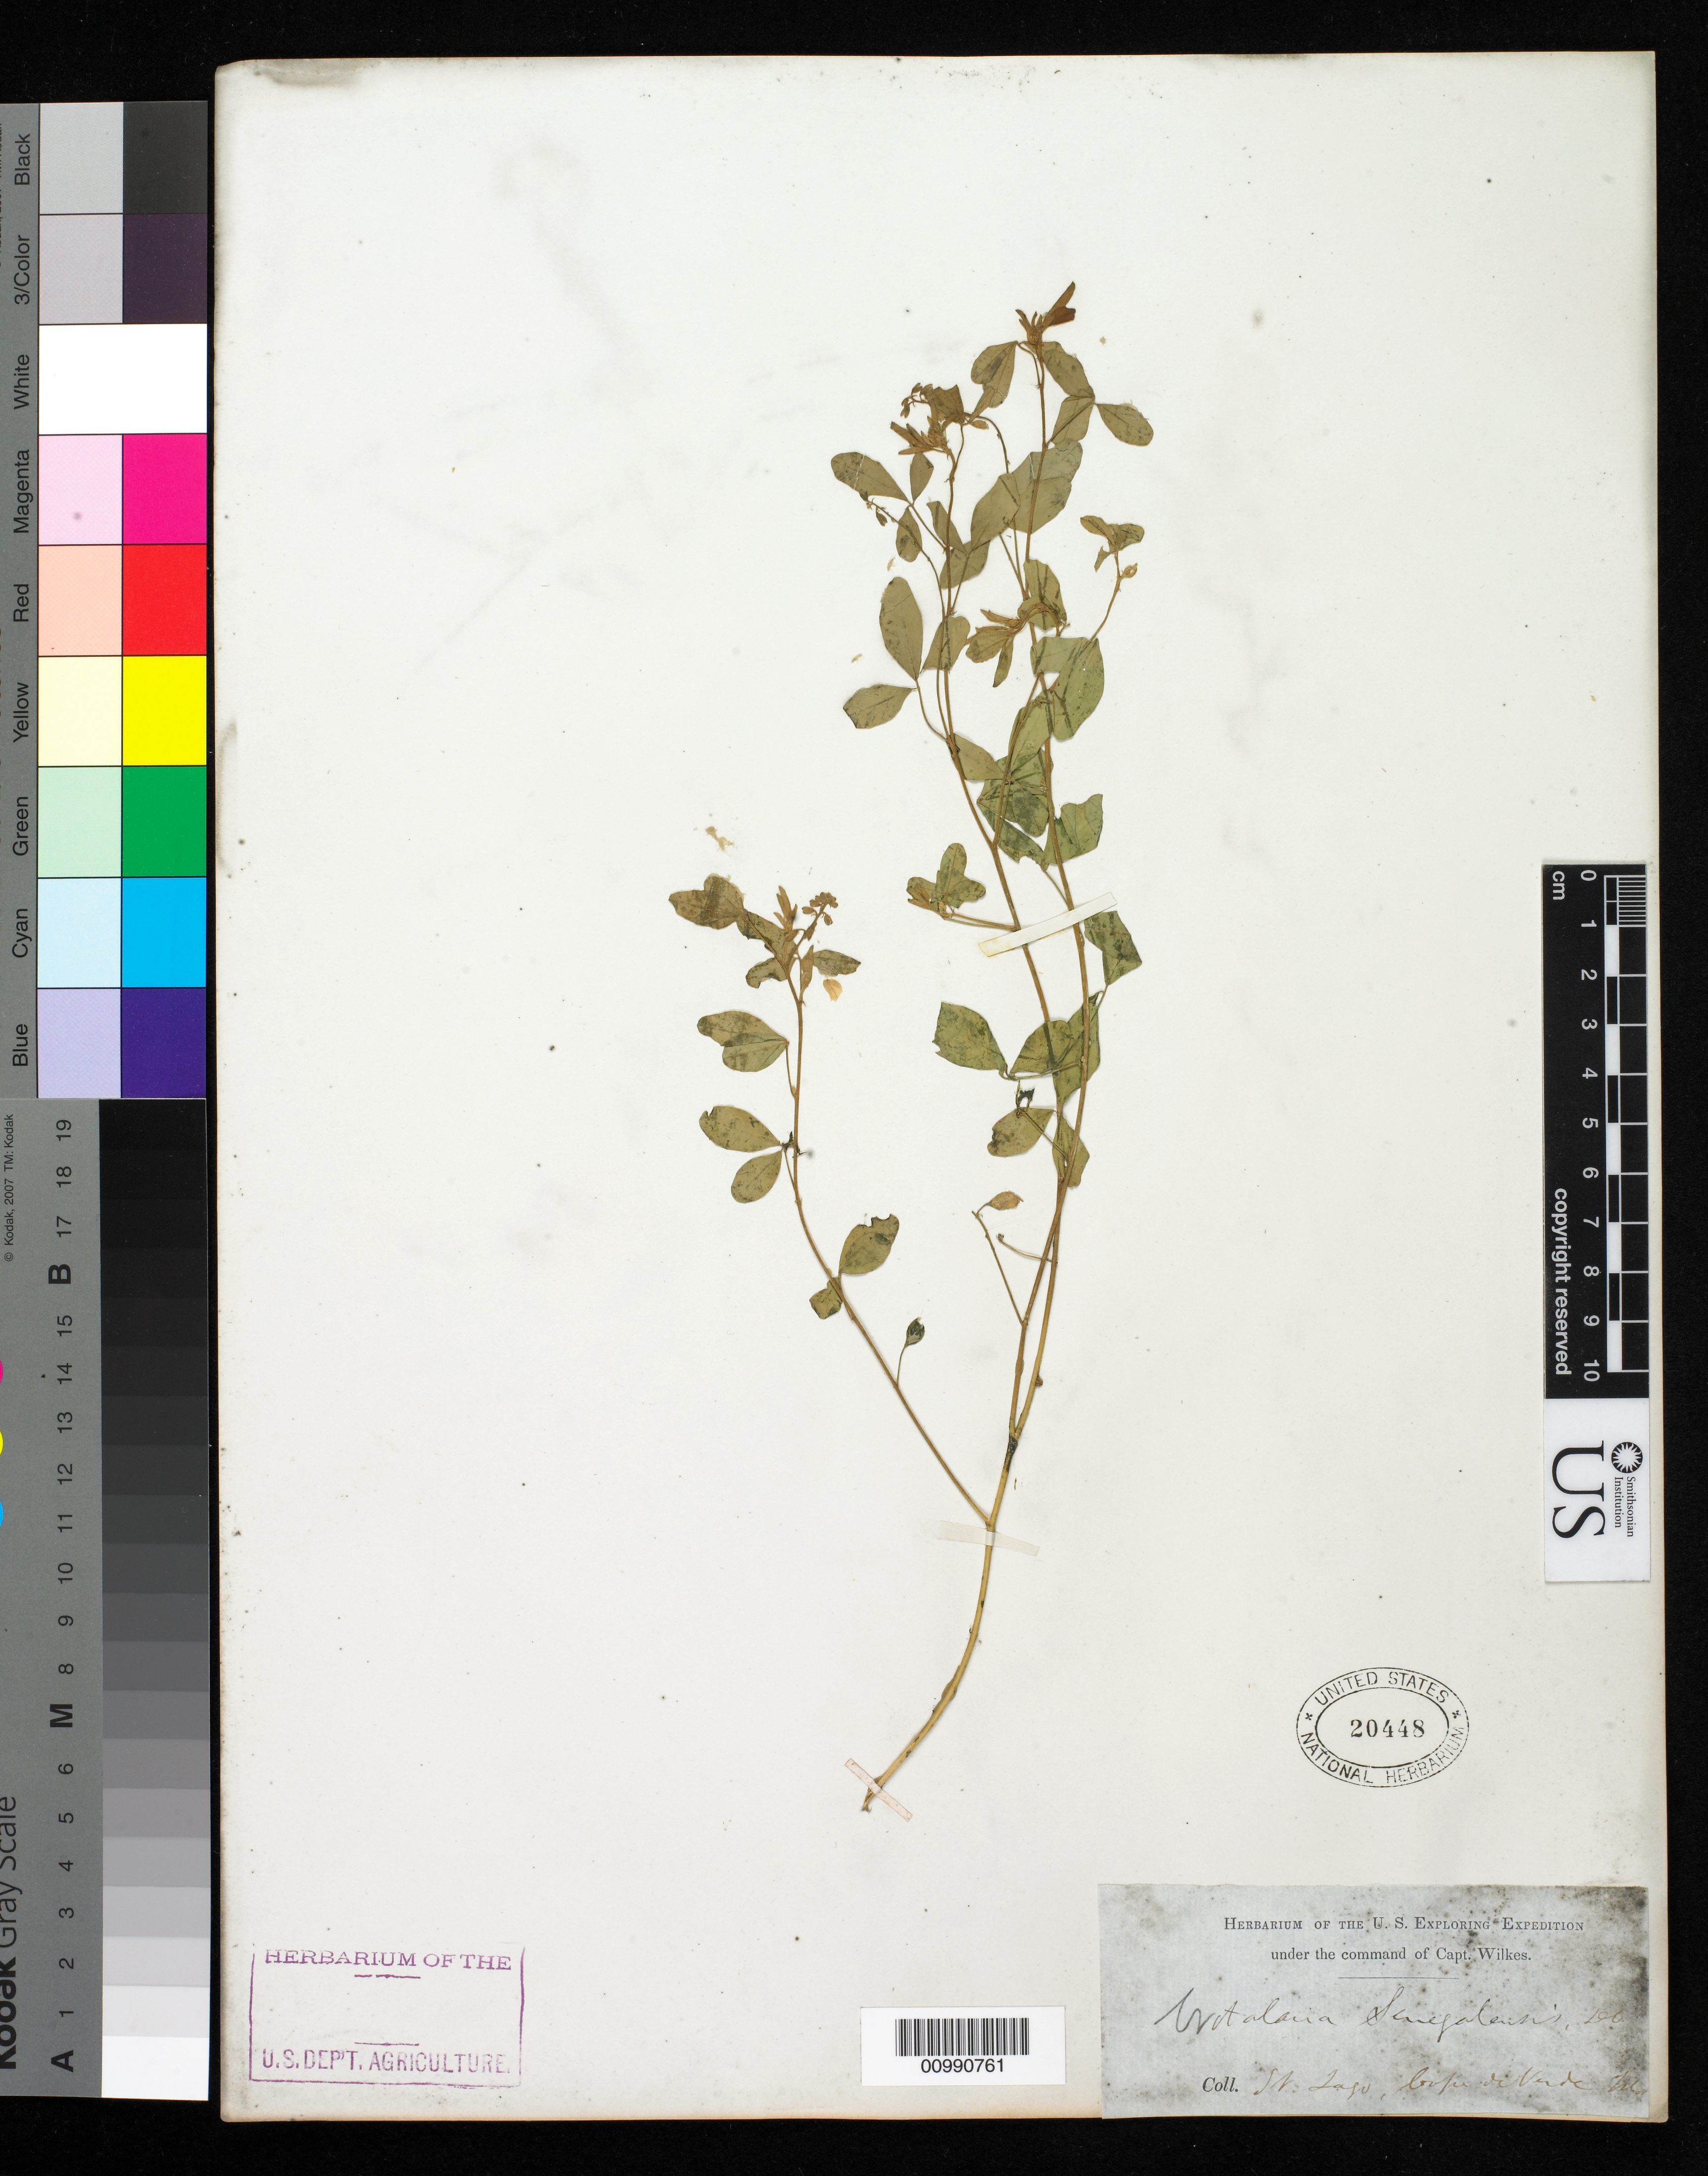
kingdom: Plantae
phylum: Tracheophyta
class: Magnoliopsida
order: Fabales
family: Fabaceae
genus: Crotalaria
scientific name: Crotalaria senegalensis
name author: (Pers.) DC.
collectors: Wilkes Explor. Exped.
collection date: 1838/1842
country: Cape Verde Islands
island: Cape Verde Is.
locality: St Jago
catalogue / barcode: US 20448